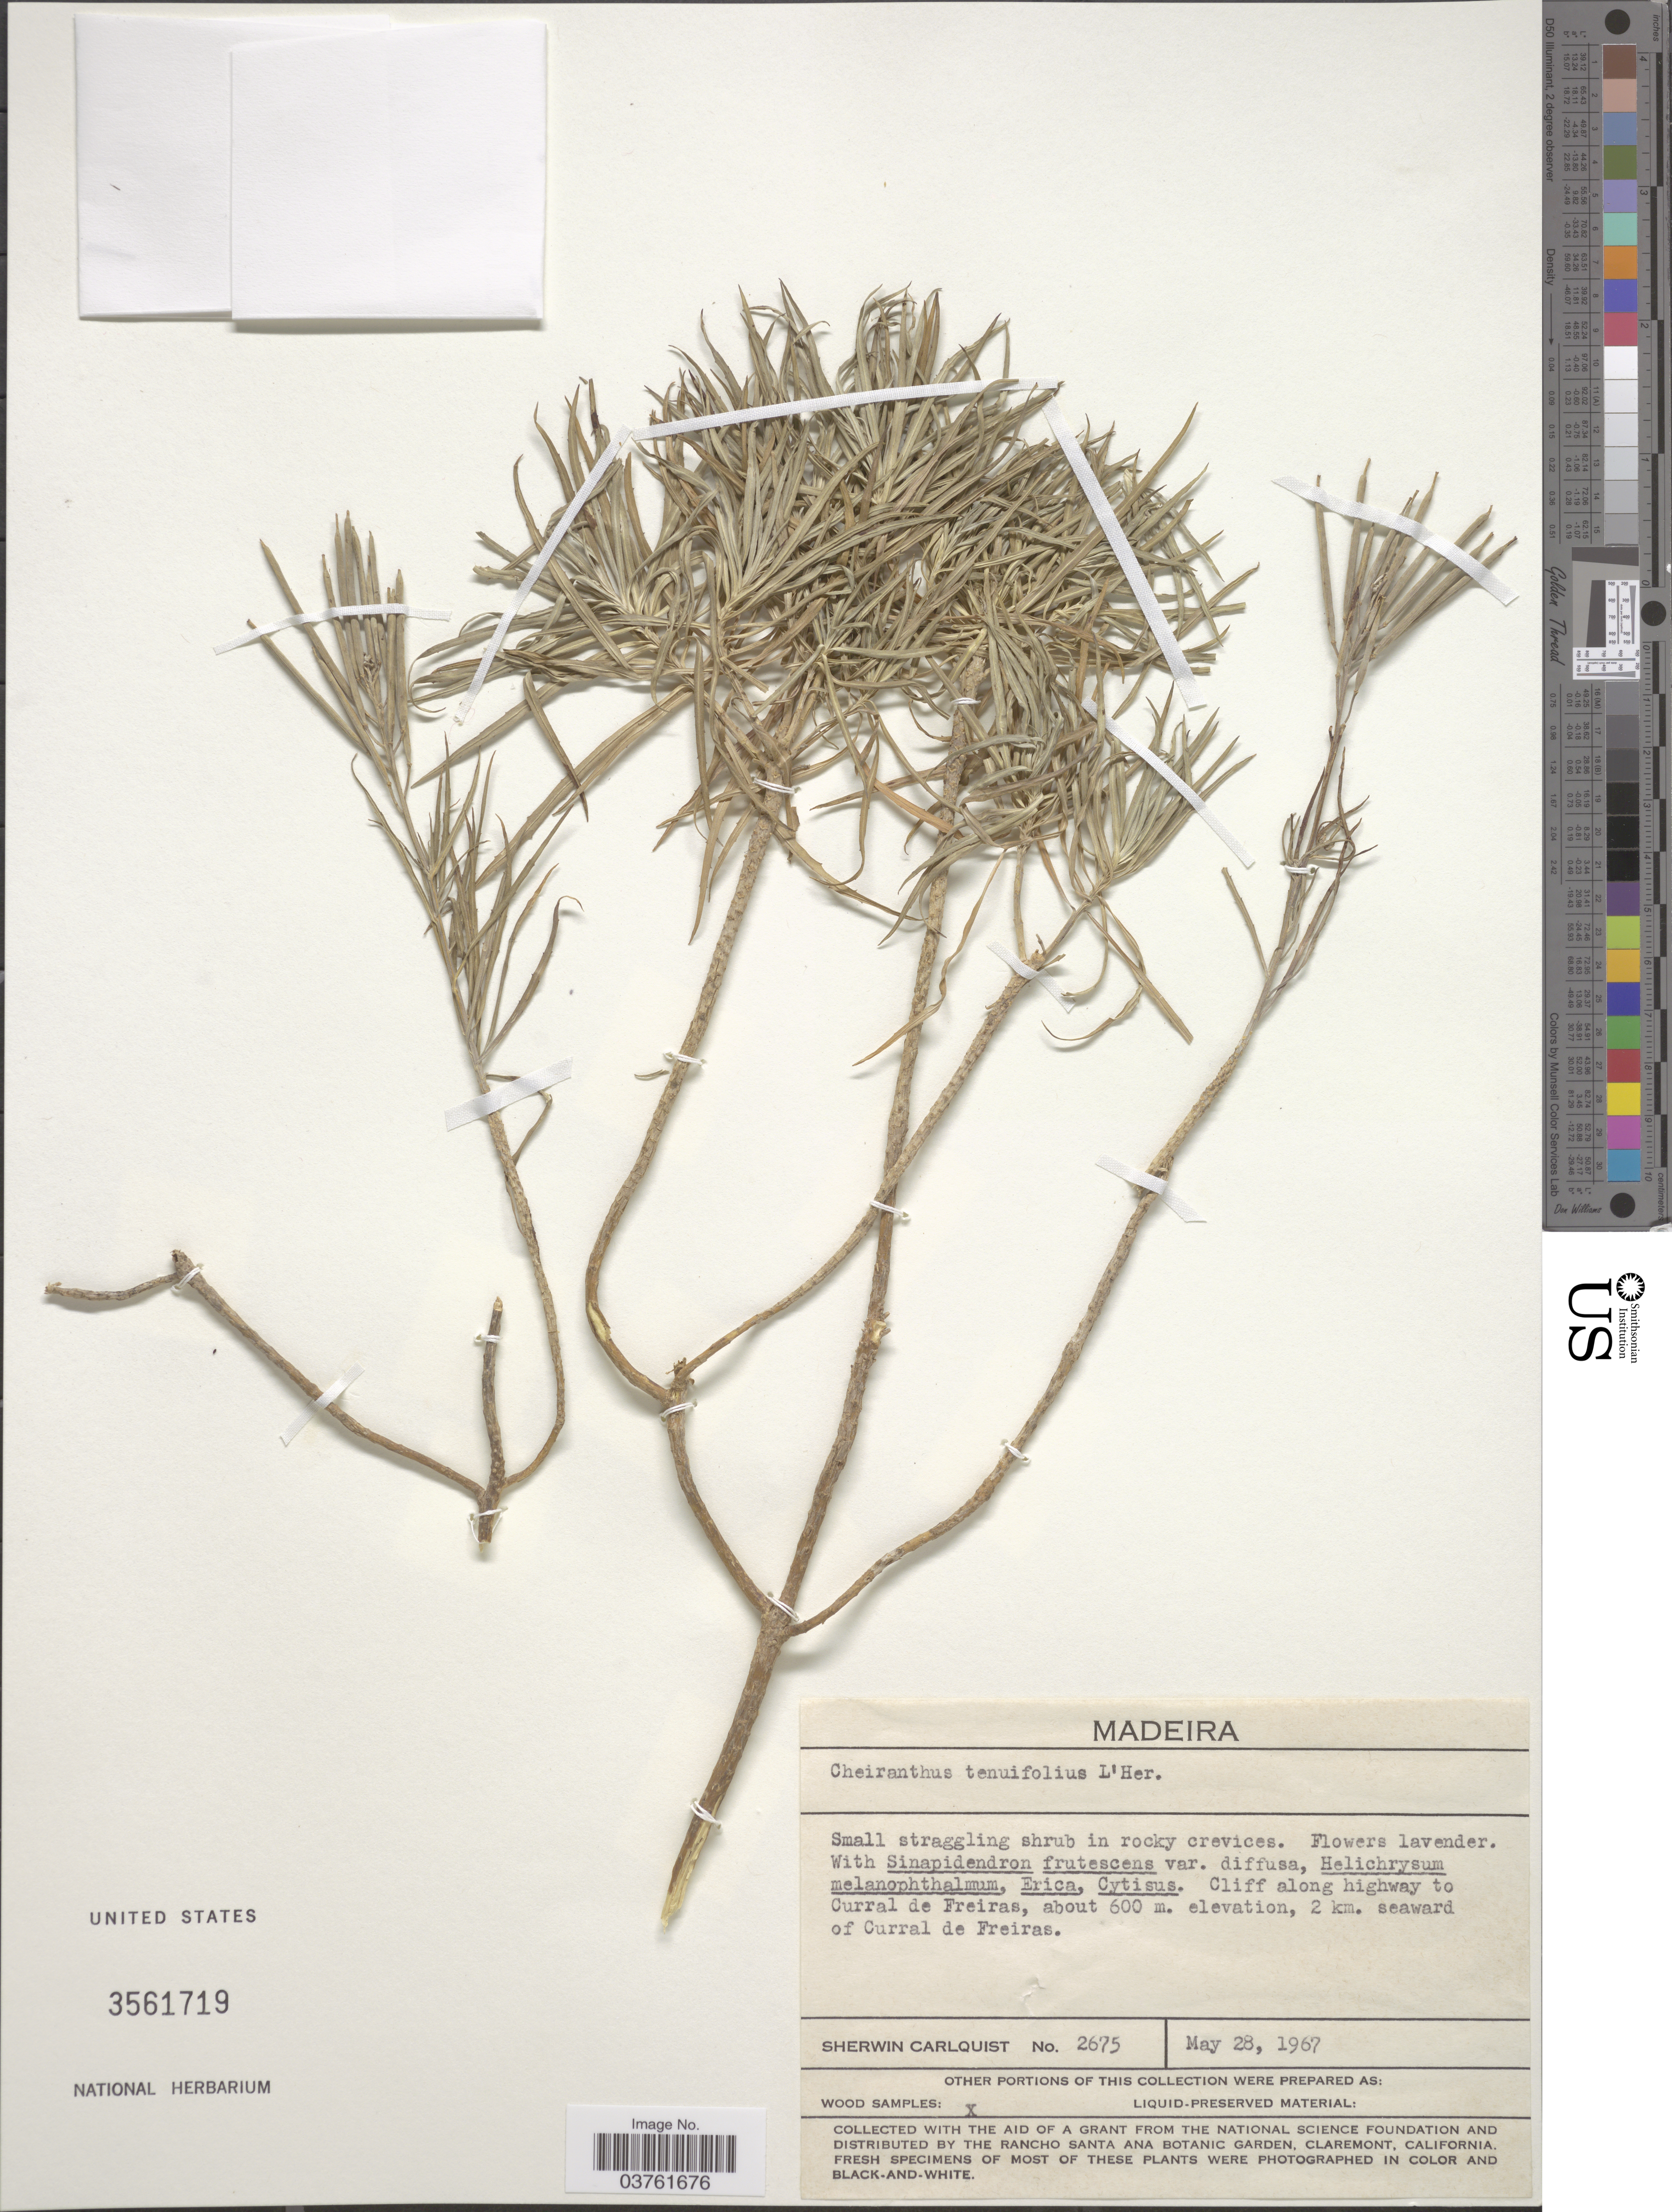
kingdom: Plantae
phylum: Tracheophyta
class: Magnoliopsida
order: Brassicales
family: Brassicaceae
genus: Cheiranthus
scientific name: Cheiranthus tenuifolius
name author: L'Hér.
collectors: S. Carlquist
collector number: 2675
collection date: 1967-05-28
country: Portugal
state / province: Madeira (Aut. Reg.)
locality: Cliff along highway to Curral de Freiras, 2 km. seaward of Curral de Freiras.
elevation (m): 600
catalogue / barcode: US 3561719